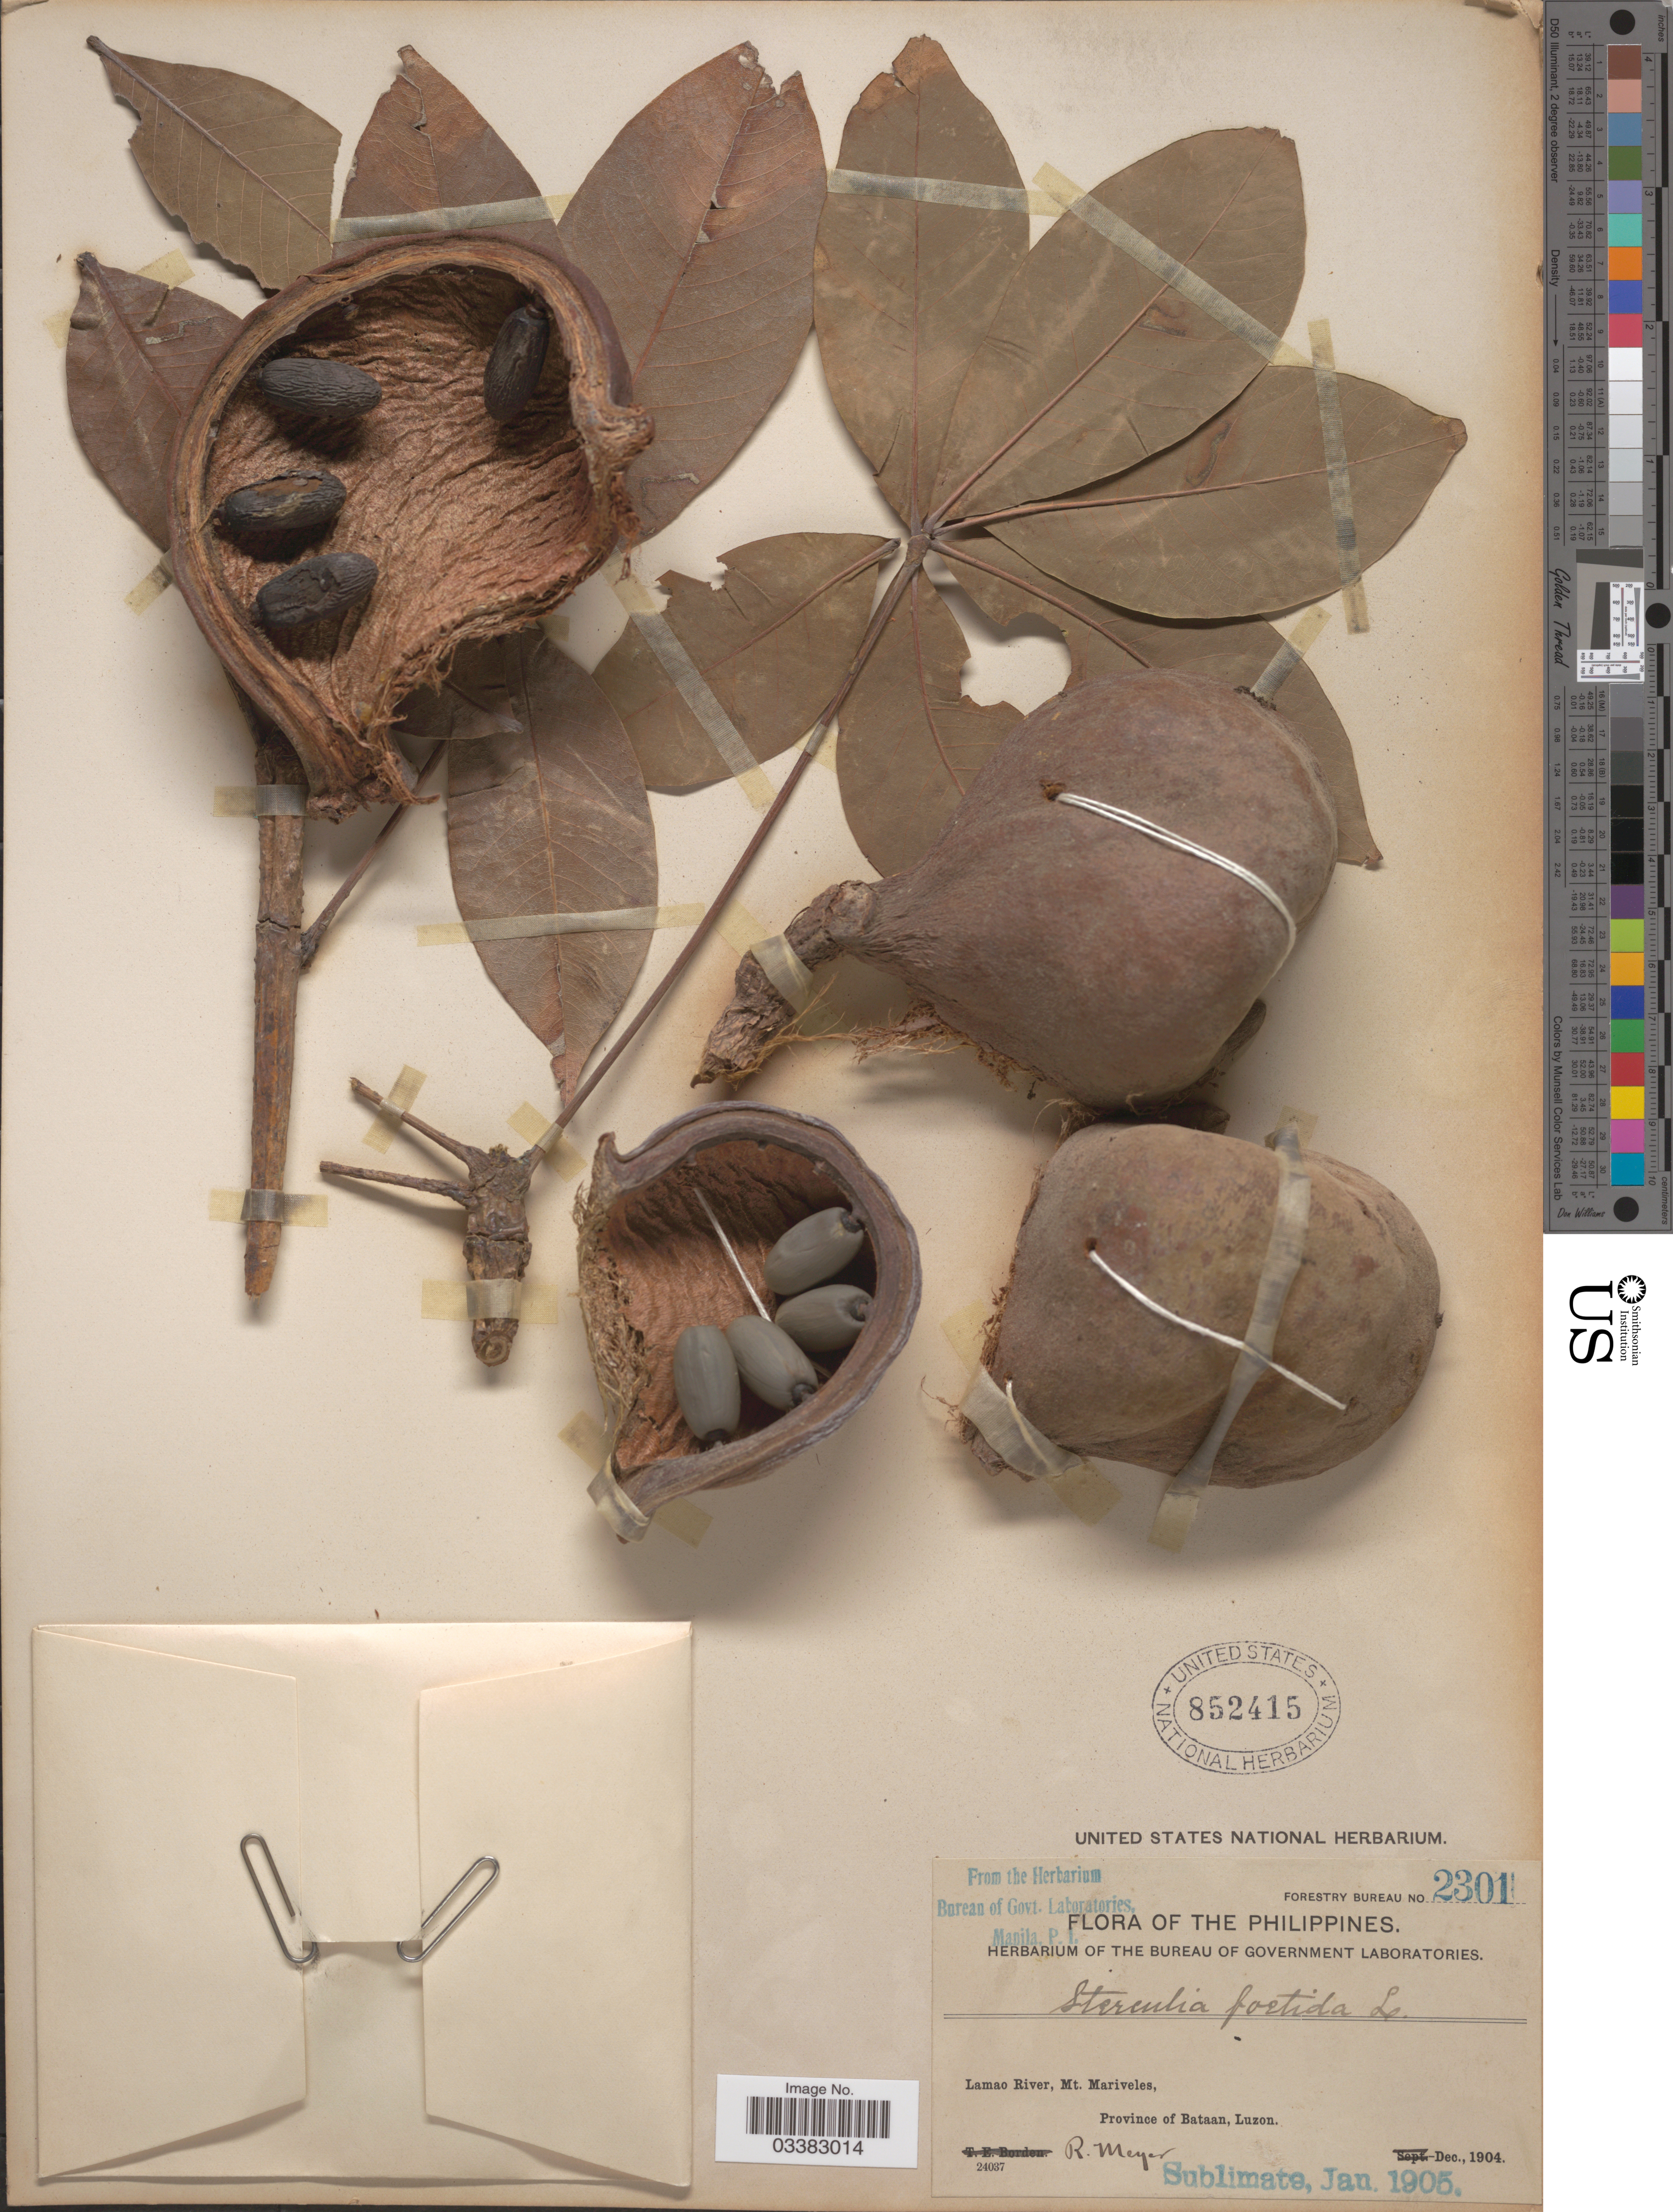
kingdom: Plantae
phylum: Tracheophyta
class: Magnoliopsida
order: Malvales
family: Malvaceae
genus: Sterculia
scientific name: Sterculia foetida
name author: L.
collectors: R. Meyer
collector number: Forestry Bureau 2301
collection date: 1904-12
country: Philippines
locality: Lamao River, Mt. Mariveles, Province of Bataan, Luzon.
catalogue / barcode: US 852415